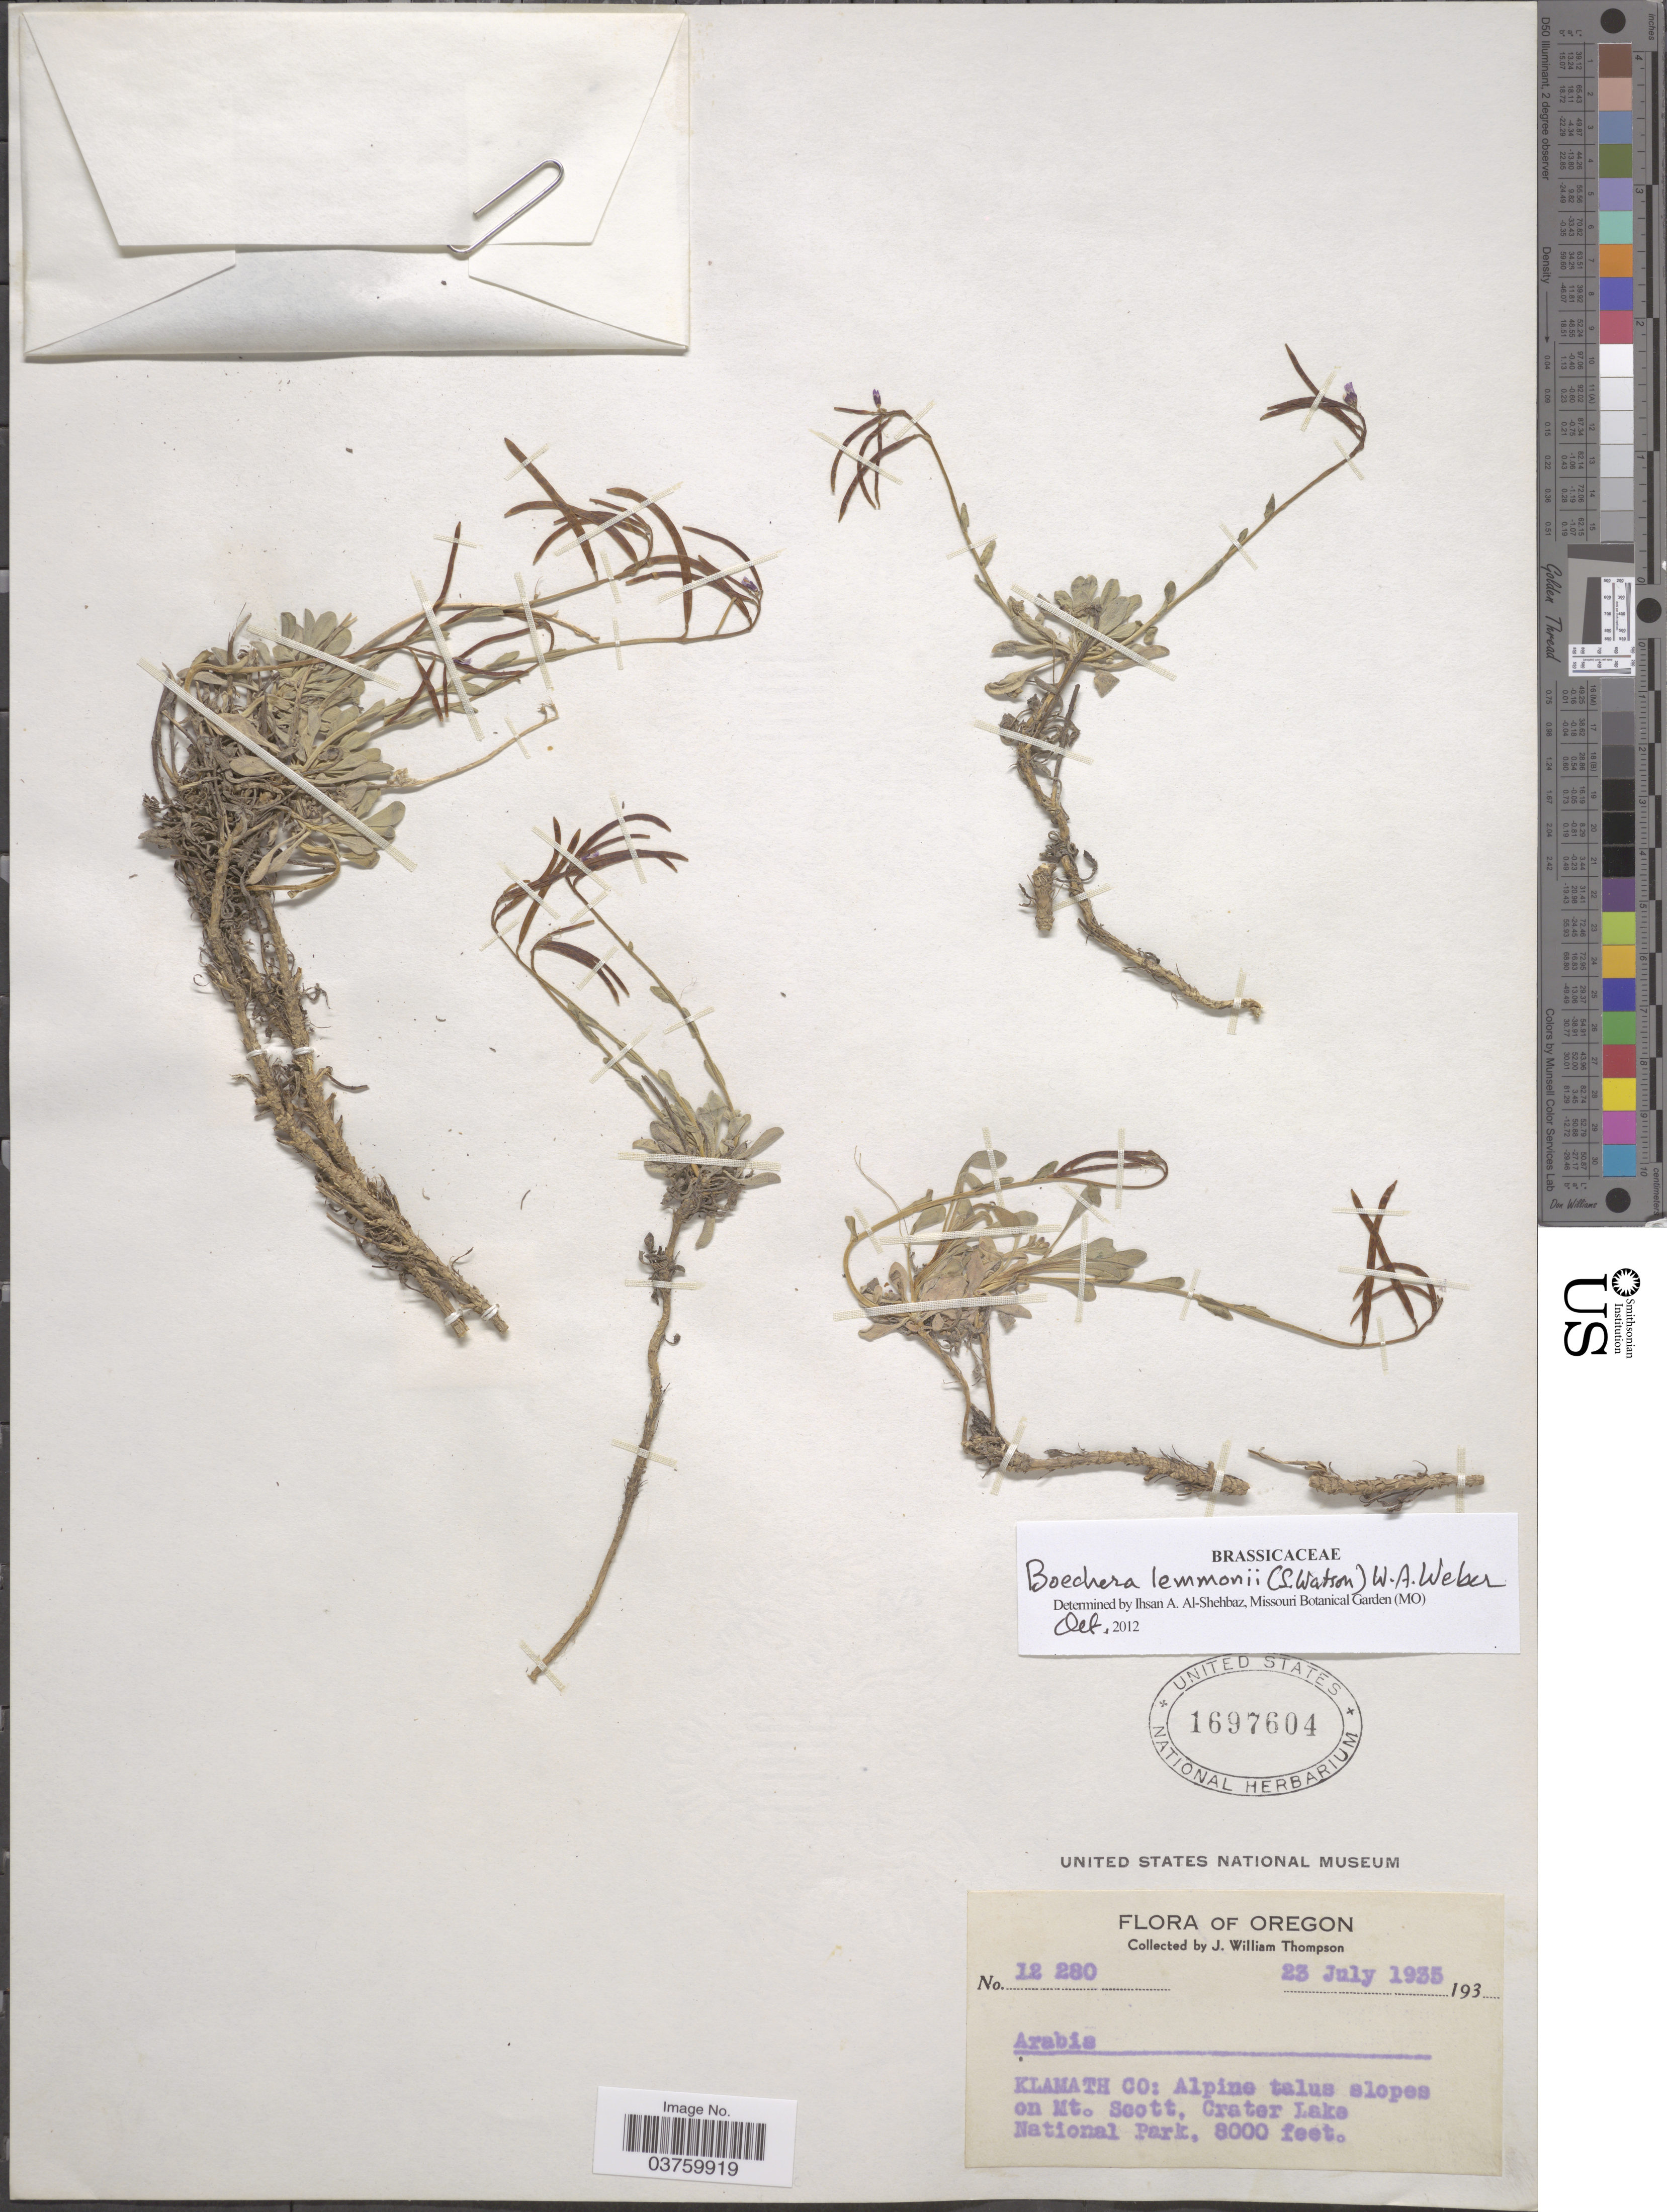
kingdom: Plantae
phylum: Tracheophyta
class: Magnoliopsida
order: Brassicales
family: Brassicaceae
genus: Boechera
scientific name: Boechera lemmonii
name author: (S. Watson) W.A. Weber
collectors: J. W. Thompson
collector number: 12280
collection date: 1935-07-23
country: United States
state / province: Oregon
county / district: Klamath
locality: Klamath Co: Alpine talus slopes on Mt. Scott, Crater Lake National Park.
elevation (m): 2438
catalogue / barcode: US 1697604